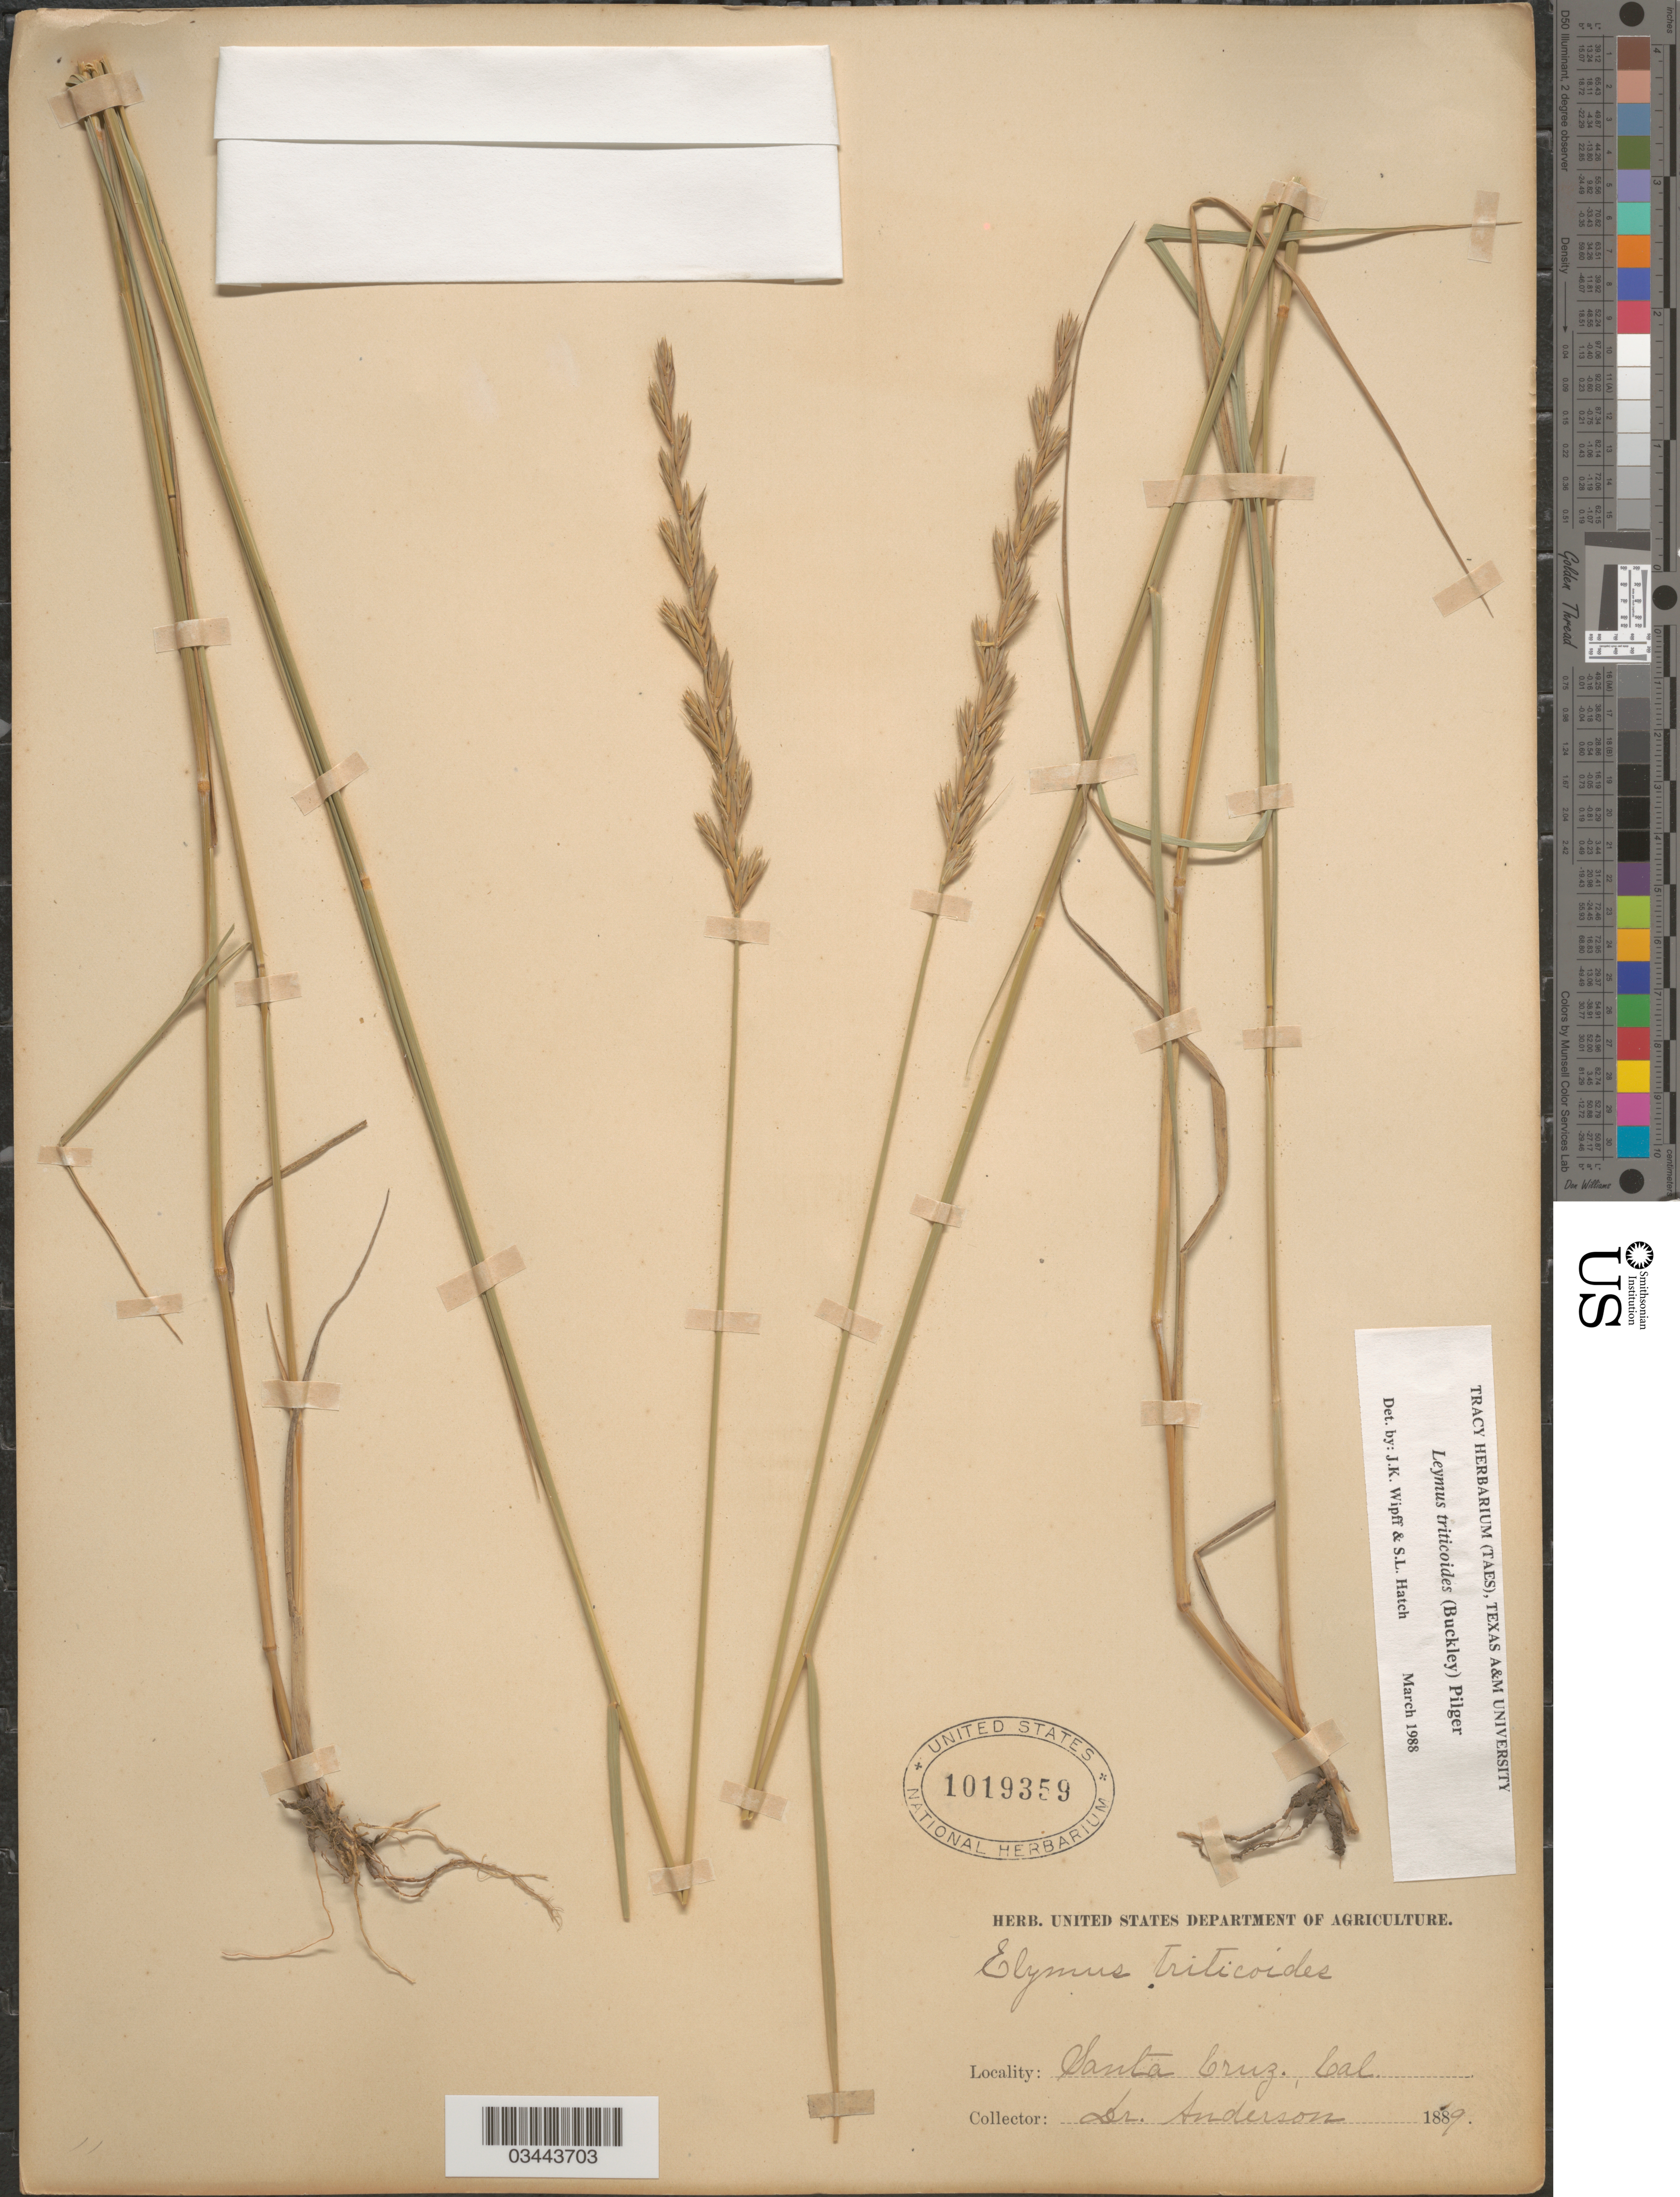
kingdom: Plantae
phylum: Tracheophyta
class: Liliopsida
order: Poales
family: Poaceae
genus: Leymus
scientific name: Leymus triticoides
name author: (Buckley) Pilg.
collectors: -. Anderson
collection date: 1889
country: United States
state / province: California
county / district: Santa Cruz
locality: Santa Cruz.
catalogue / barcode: US 1019359